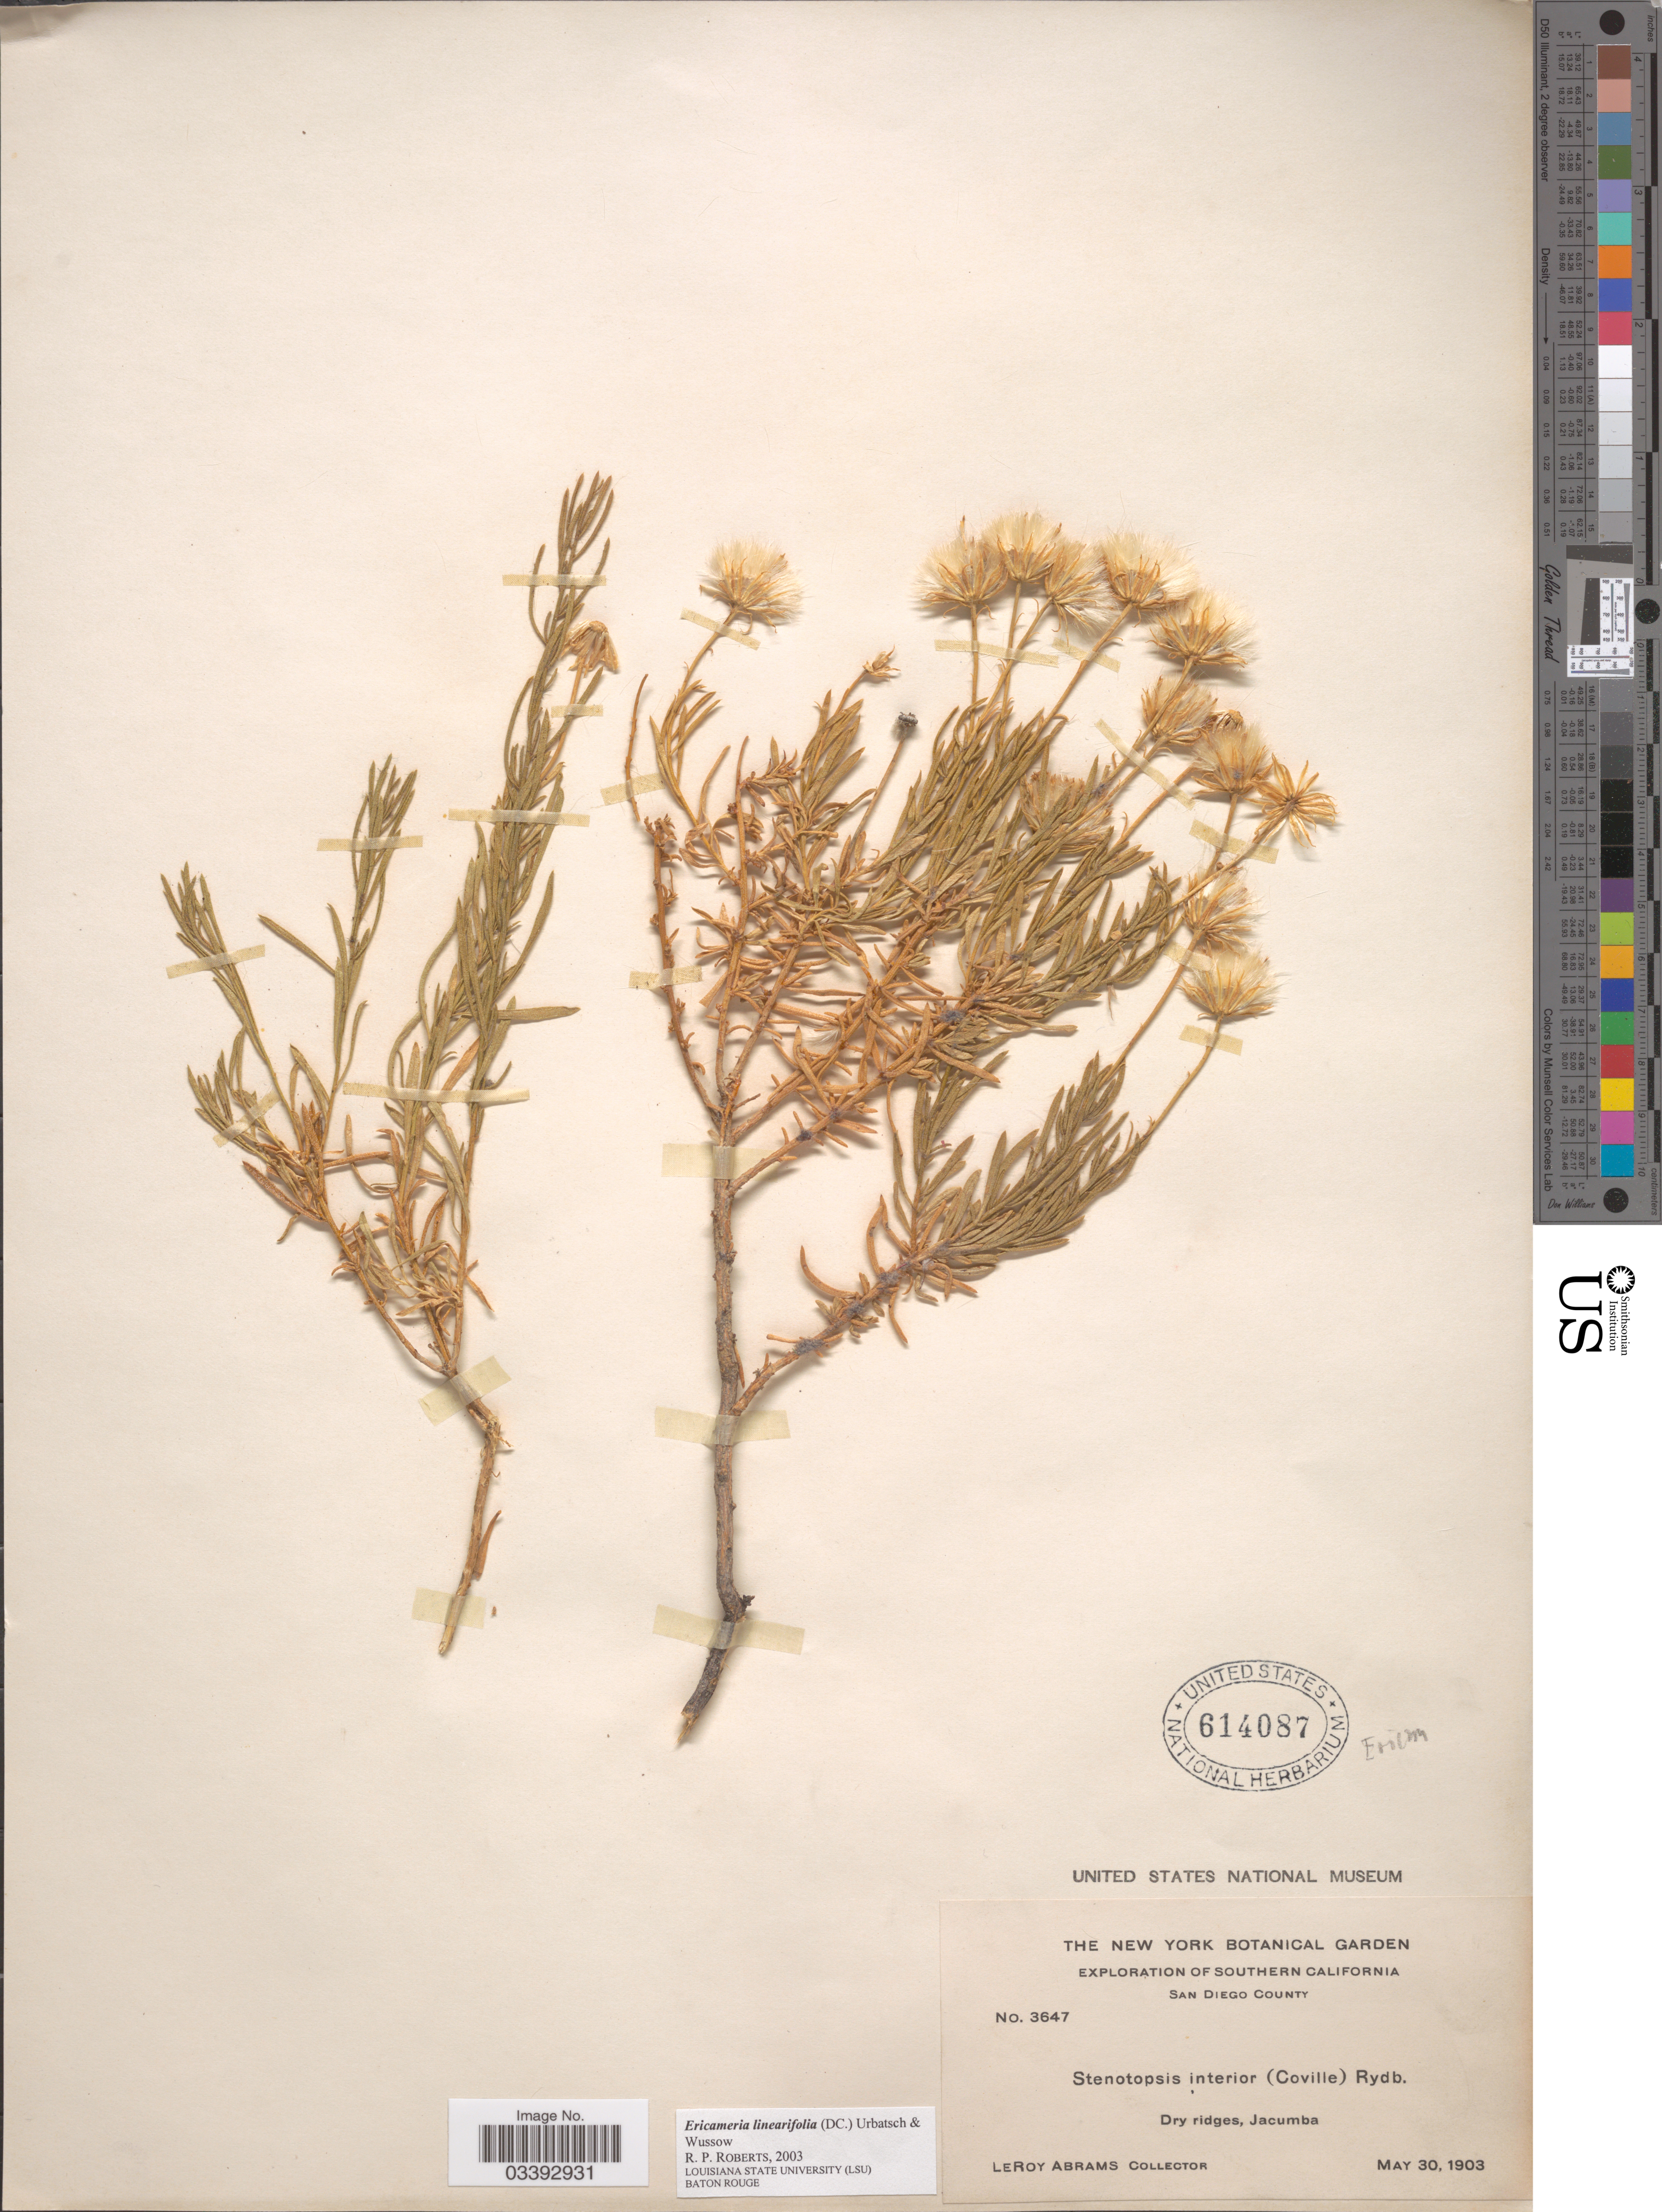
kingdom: Plantae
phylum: Tracheophyta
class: Magnoliopsida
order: Asterales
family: Asteraceae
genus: Ericameria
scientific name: Ericameria linearifolia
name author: (DC.) Urbatsch & Wussow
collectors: L. Abrams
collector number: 3647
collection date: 1903-05-30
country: United States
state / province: California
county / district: San Diego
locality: Southern California, San Diego County. Dry ridges, Jacumba.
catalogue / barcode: US 614087